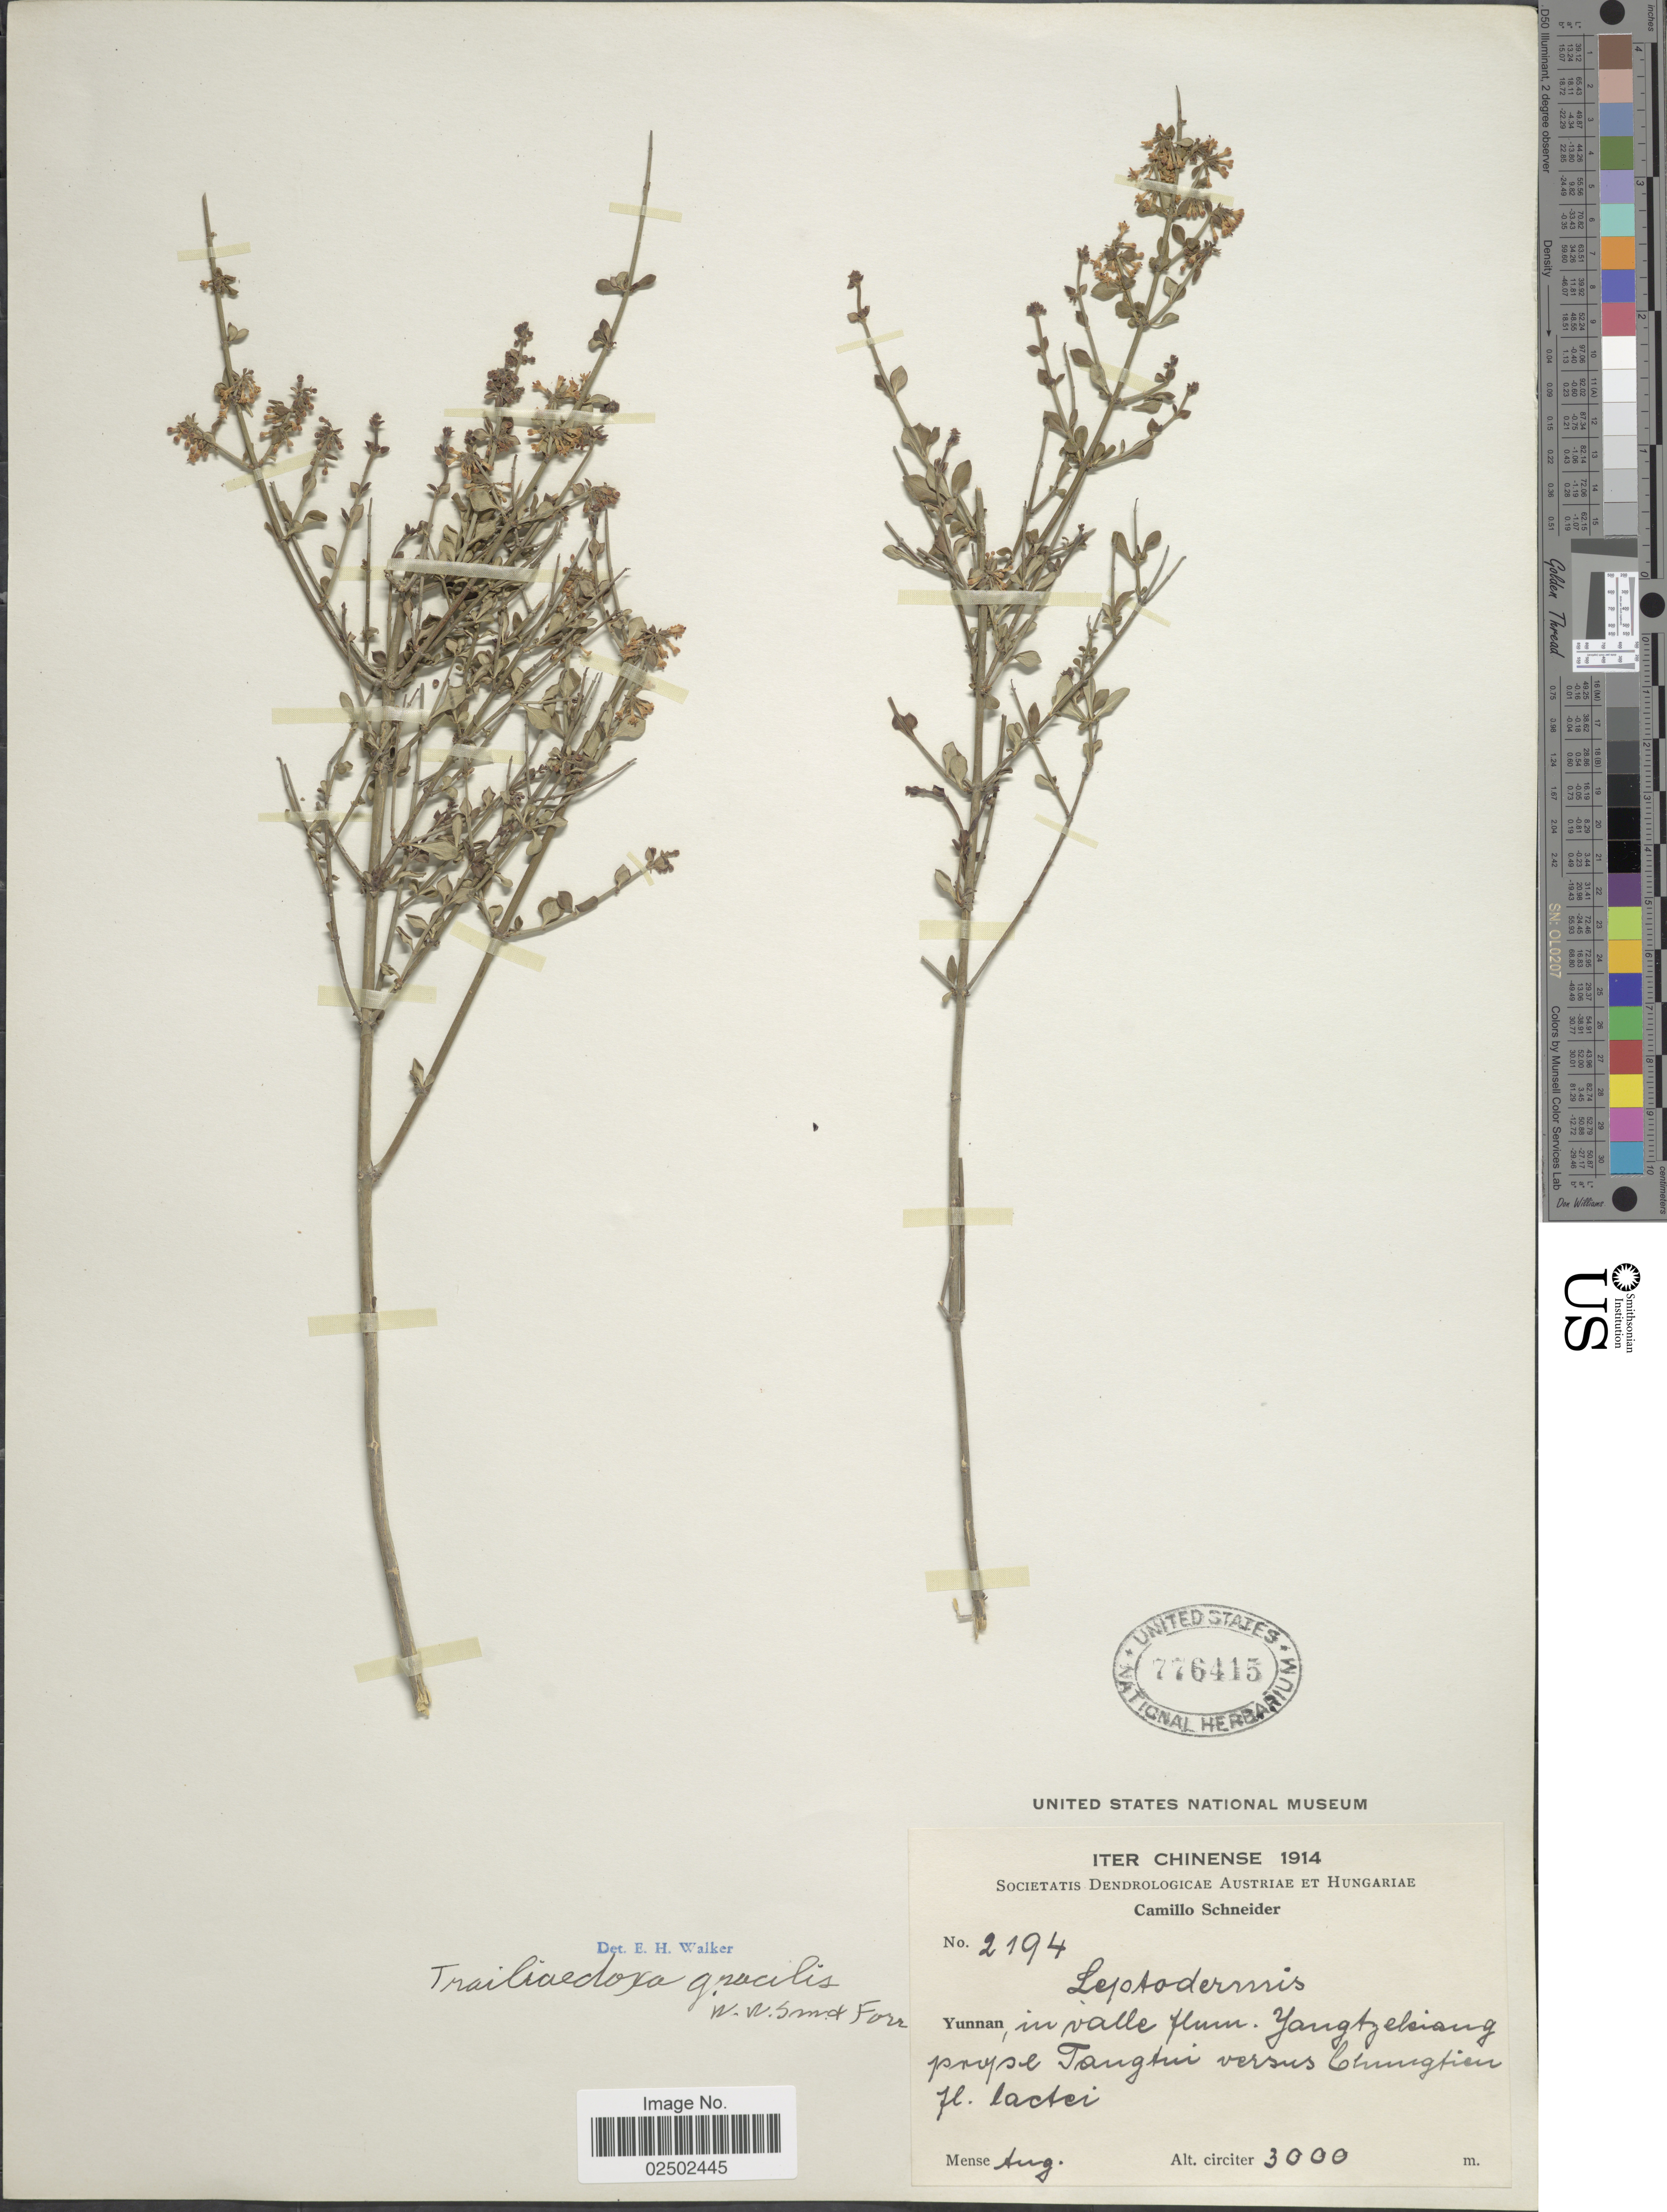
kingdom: Plantae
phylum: Tracheophyta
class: Magnoliopsida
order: Gentianales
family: Rubiaceae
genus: Trailliaedoxa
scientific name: Trailliaedoxa gracilis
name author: W.W. Sm. & Forrest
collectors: C. K. Schneider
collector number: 2194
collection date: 1914-08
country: China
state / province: Yunnan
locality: Chinense. In valle flum. Yangtzelsiang prope Tangtui versus Chungtien [interpreted]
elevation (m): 3000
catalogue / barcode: US 776415